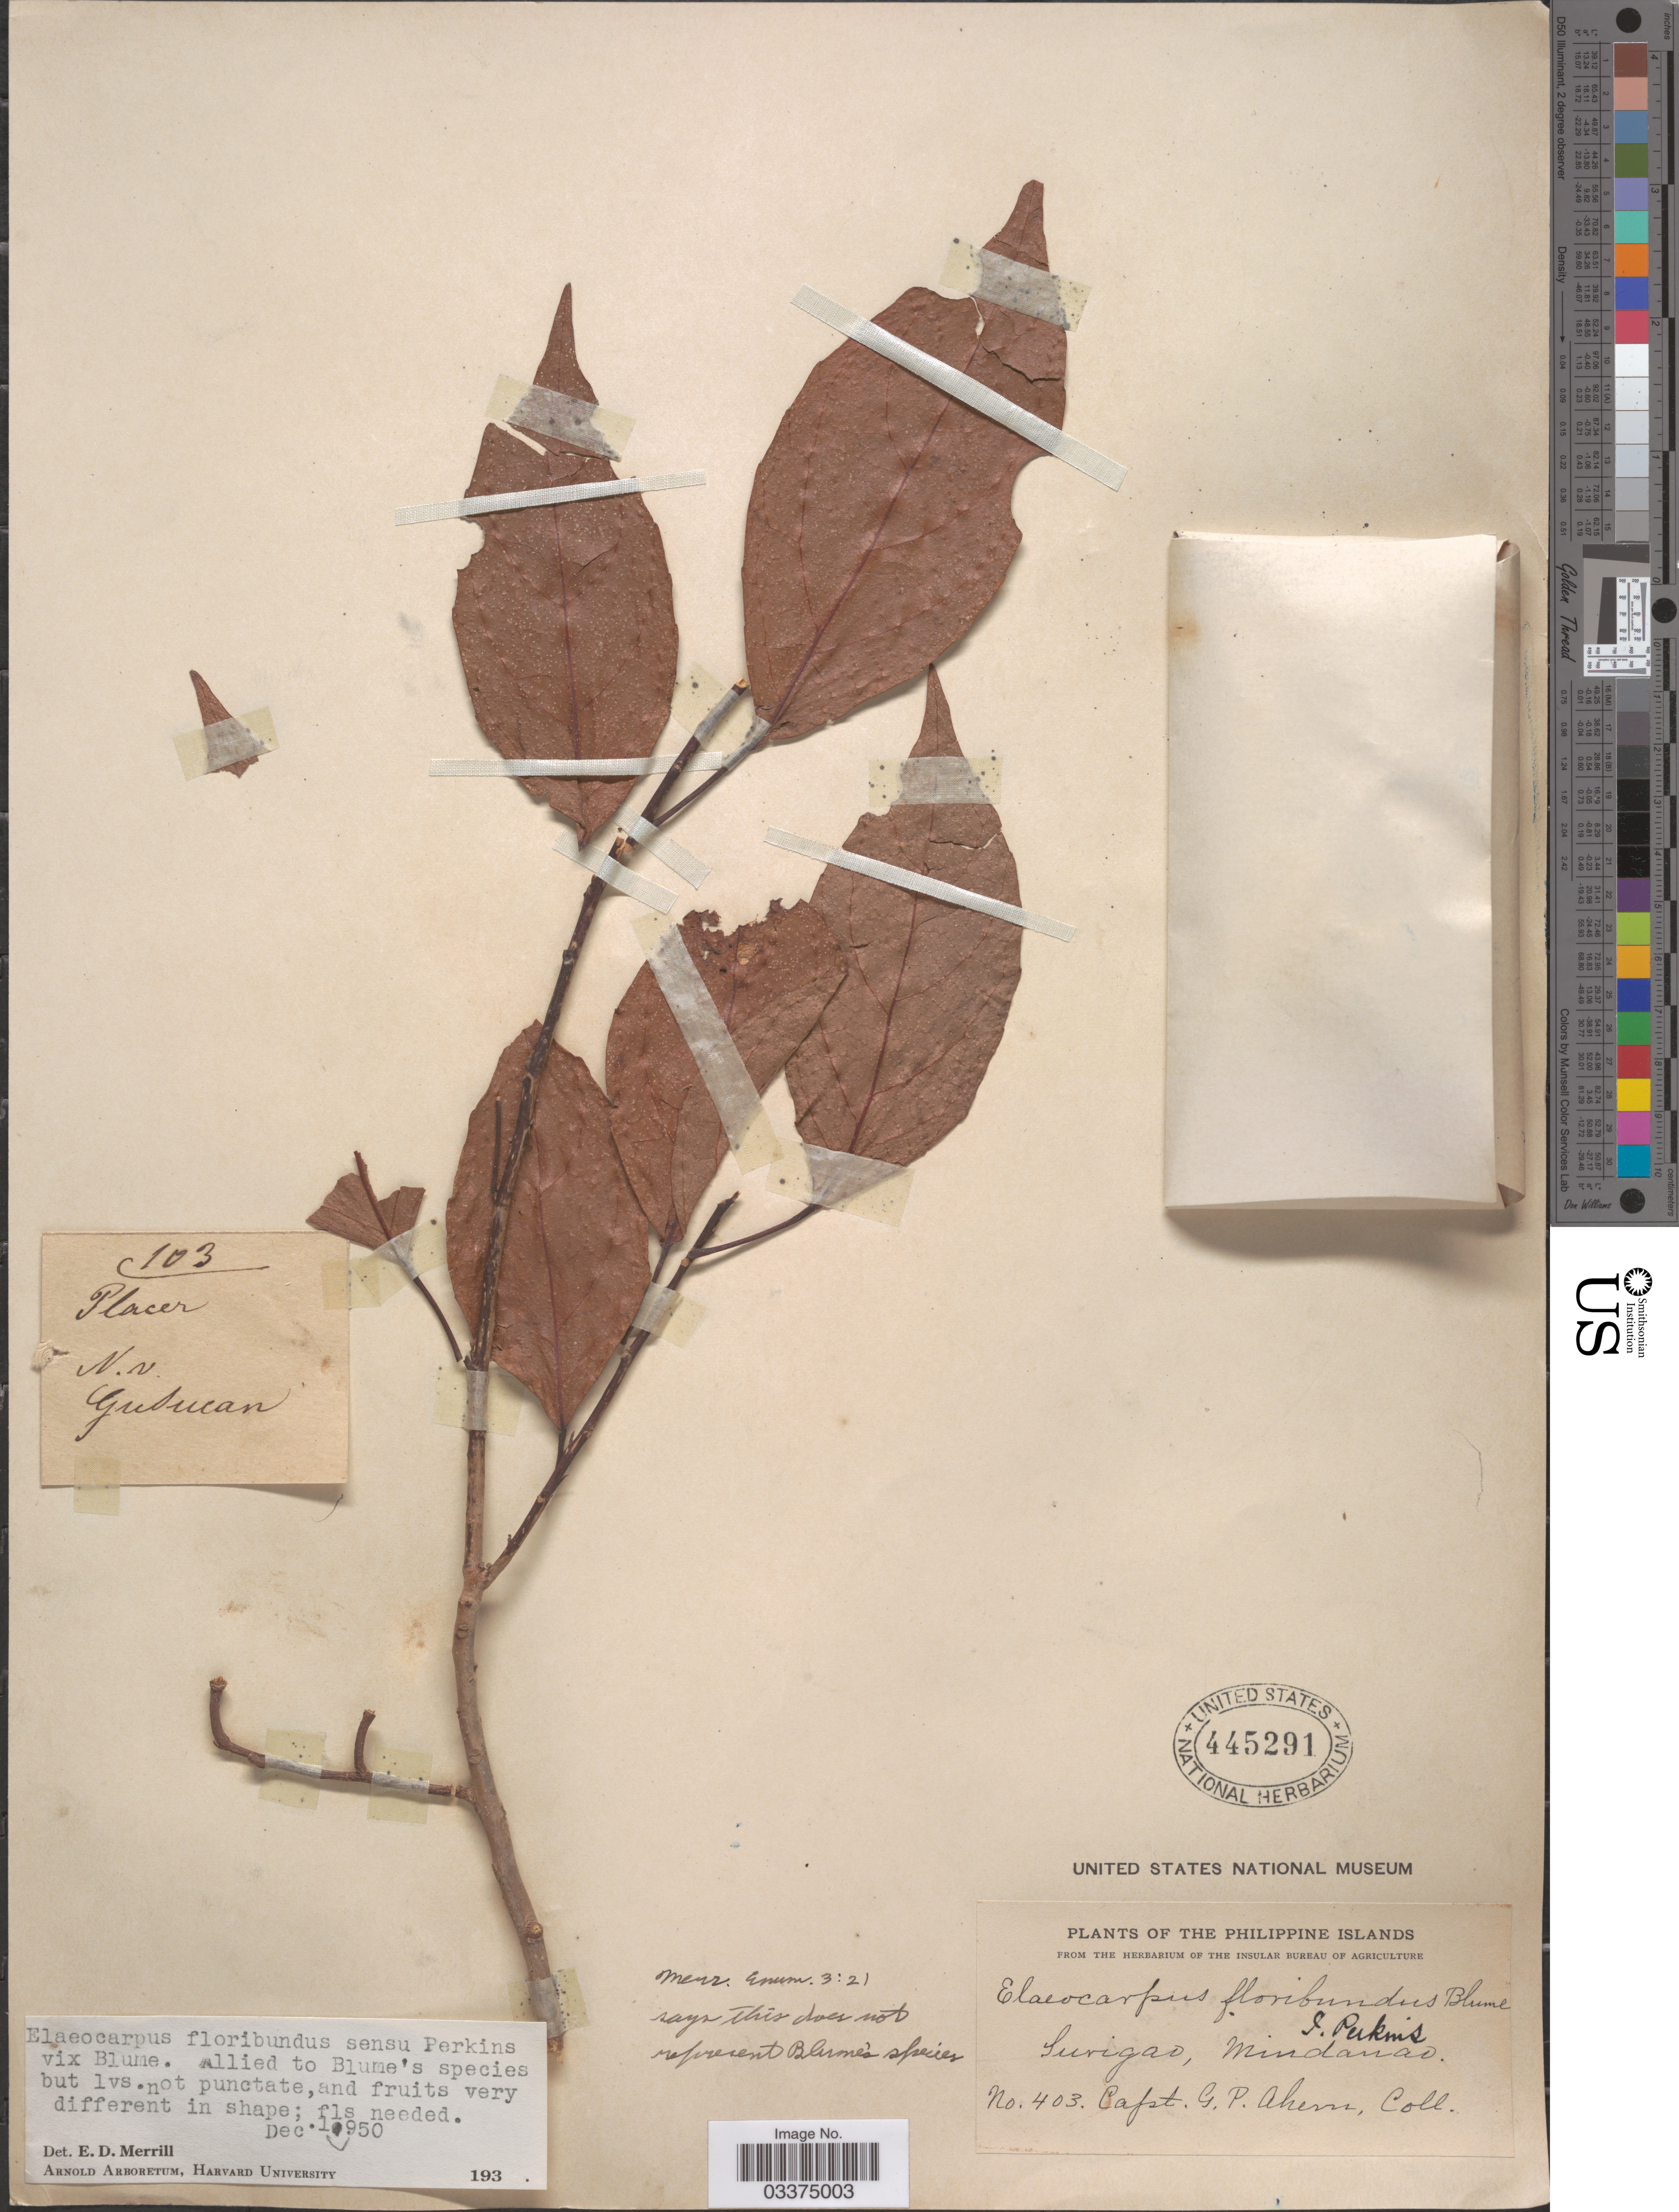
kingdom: Plantae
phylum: Tracheophyta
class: Magnoliopsida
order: Oxalidales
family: Elaeocarpaceae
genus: Elaeocarpus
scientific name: Elaeocarpus floribundus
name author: Blume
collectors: G. Ahern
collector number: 403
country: Philippines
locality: Surigao, Mindanao.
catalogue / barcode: US 445291